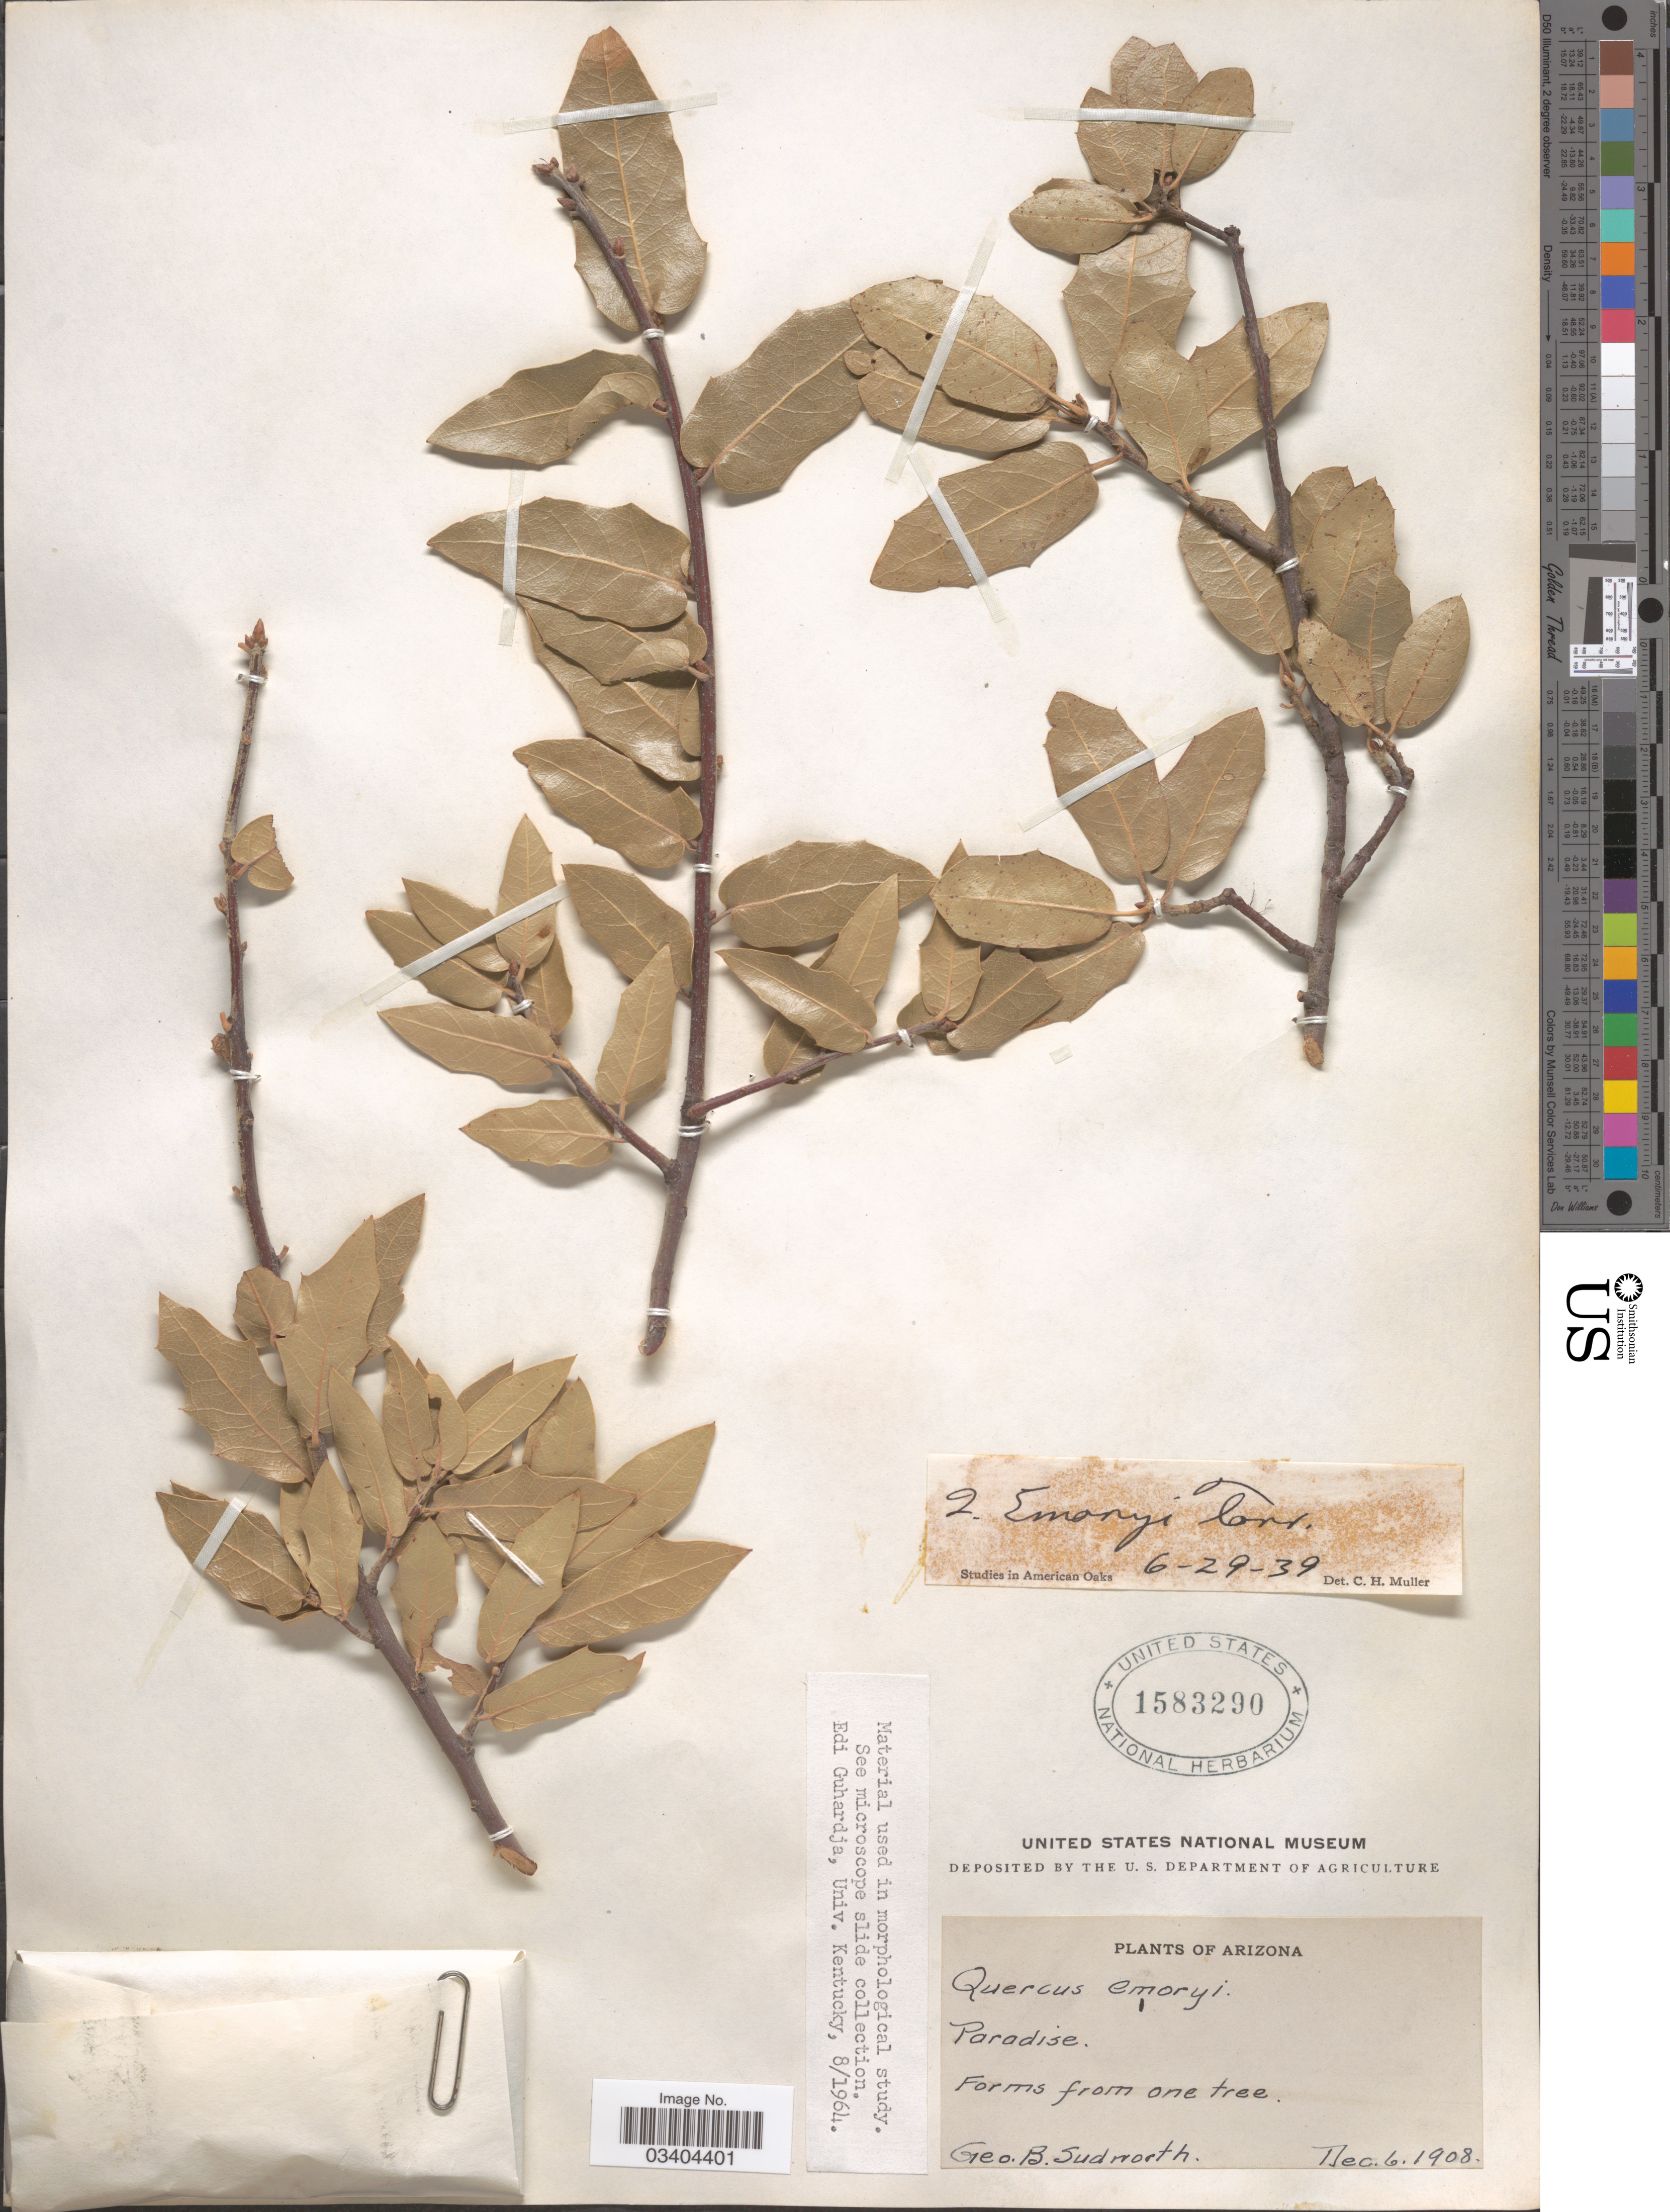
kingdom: Plantae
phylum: Tracheophyta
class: Magnoliopsida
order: Fagales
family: Fagaceae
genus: Quercus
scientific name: Quercus emoryi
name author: Torr. in Emory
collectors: G. B. Sudworth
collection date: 1908-12-06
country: United States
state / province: Arizona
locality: Paradise.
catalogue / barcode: US 1583290